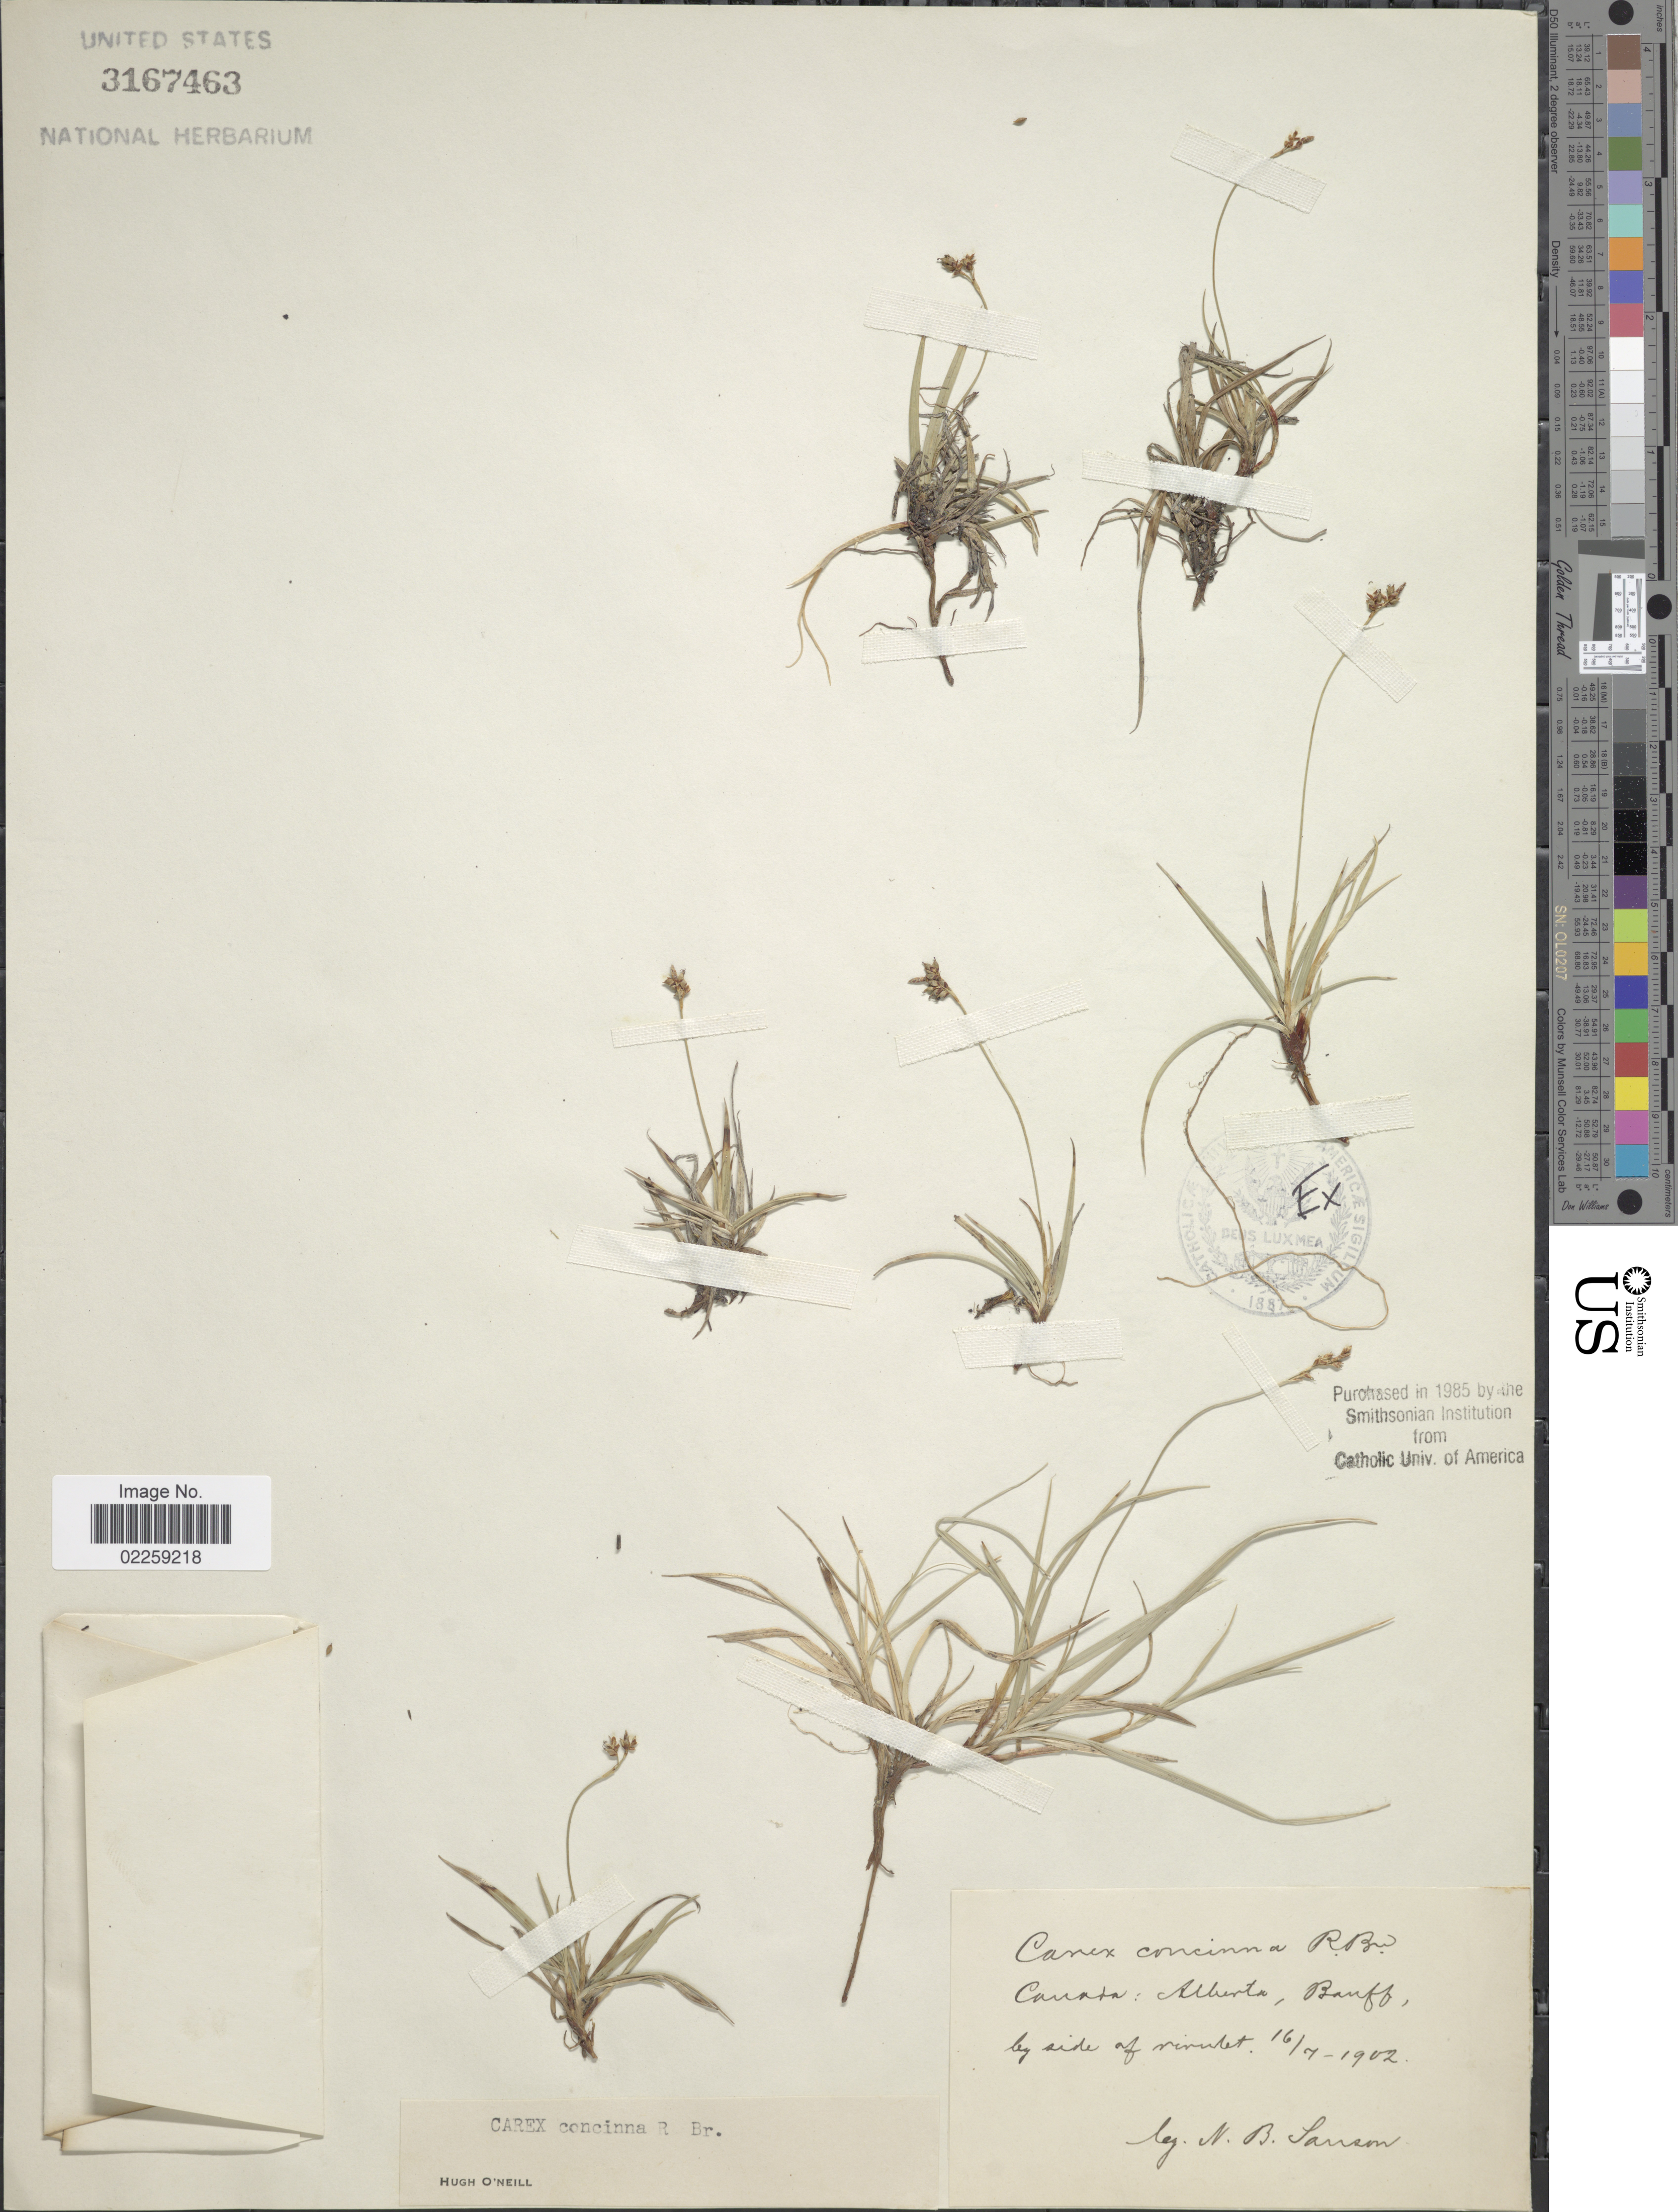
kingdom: Plantae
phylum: Tracheophyta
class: Liliopsida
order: Poales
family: Cyperaceae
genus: Carex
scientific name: Carex concinna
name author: R. Br.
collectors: N. Sanson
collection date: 1902-07-16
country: Canada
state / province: Alberta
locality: Banff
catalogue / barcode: US 3167463